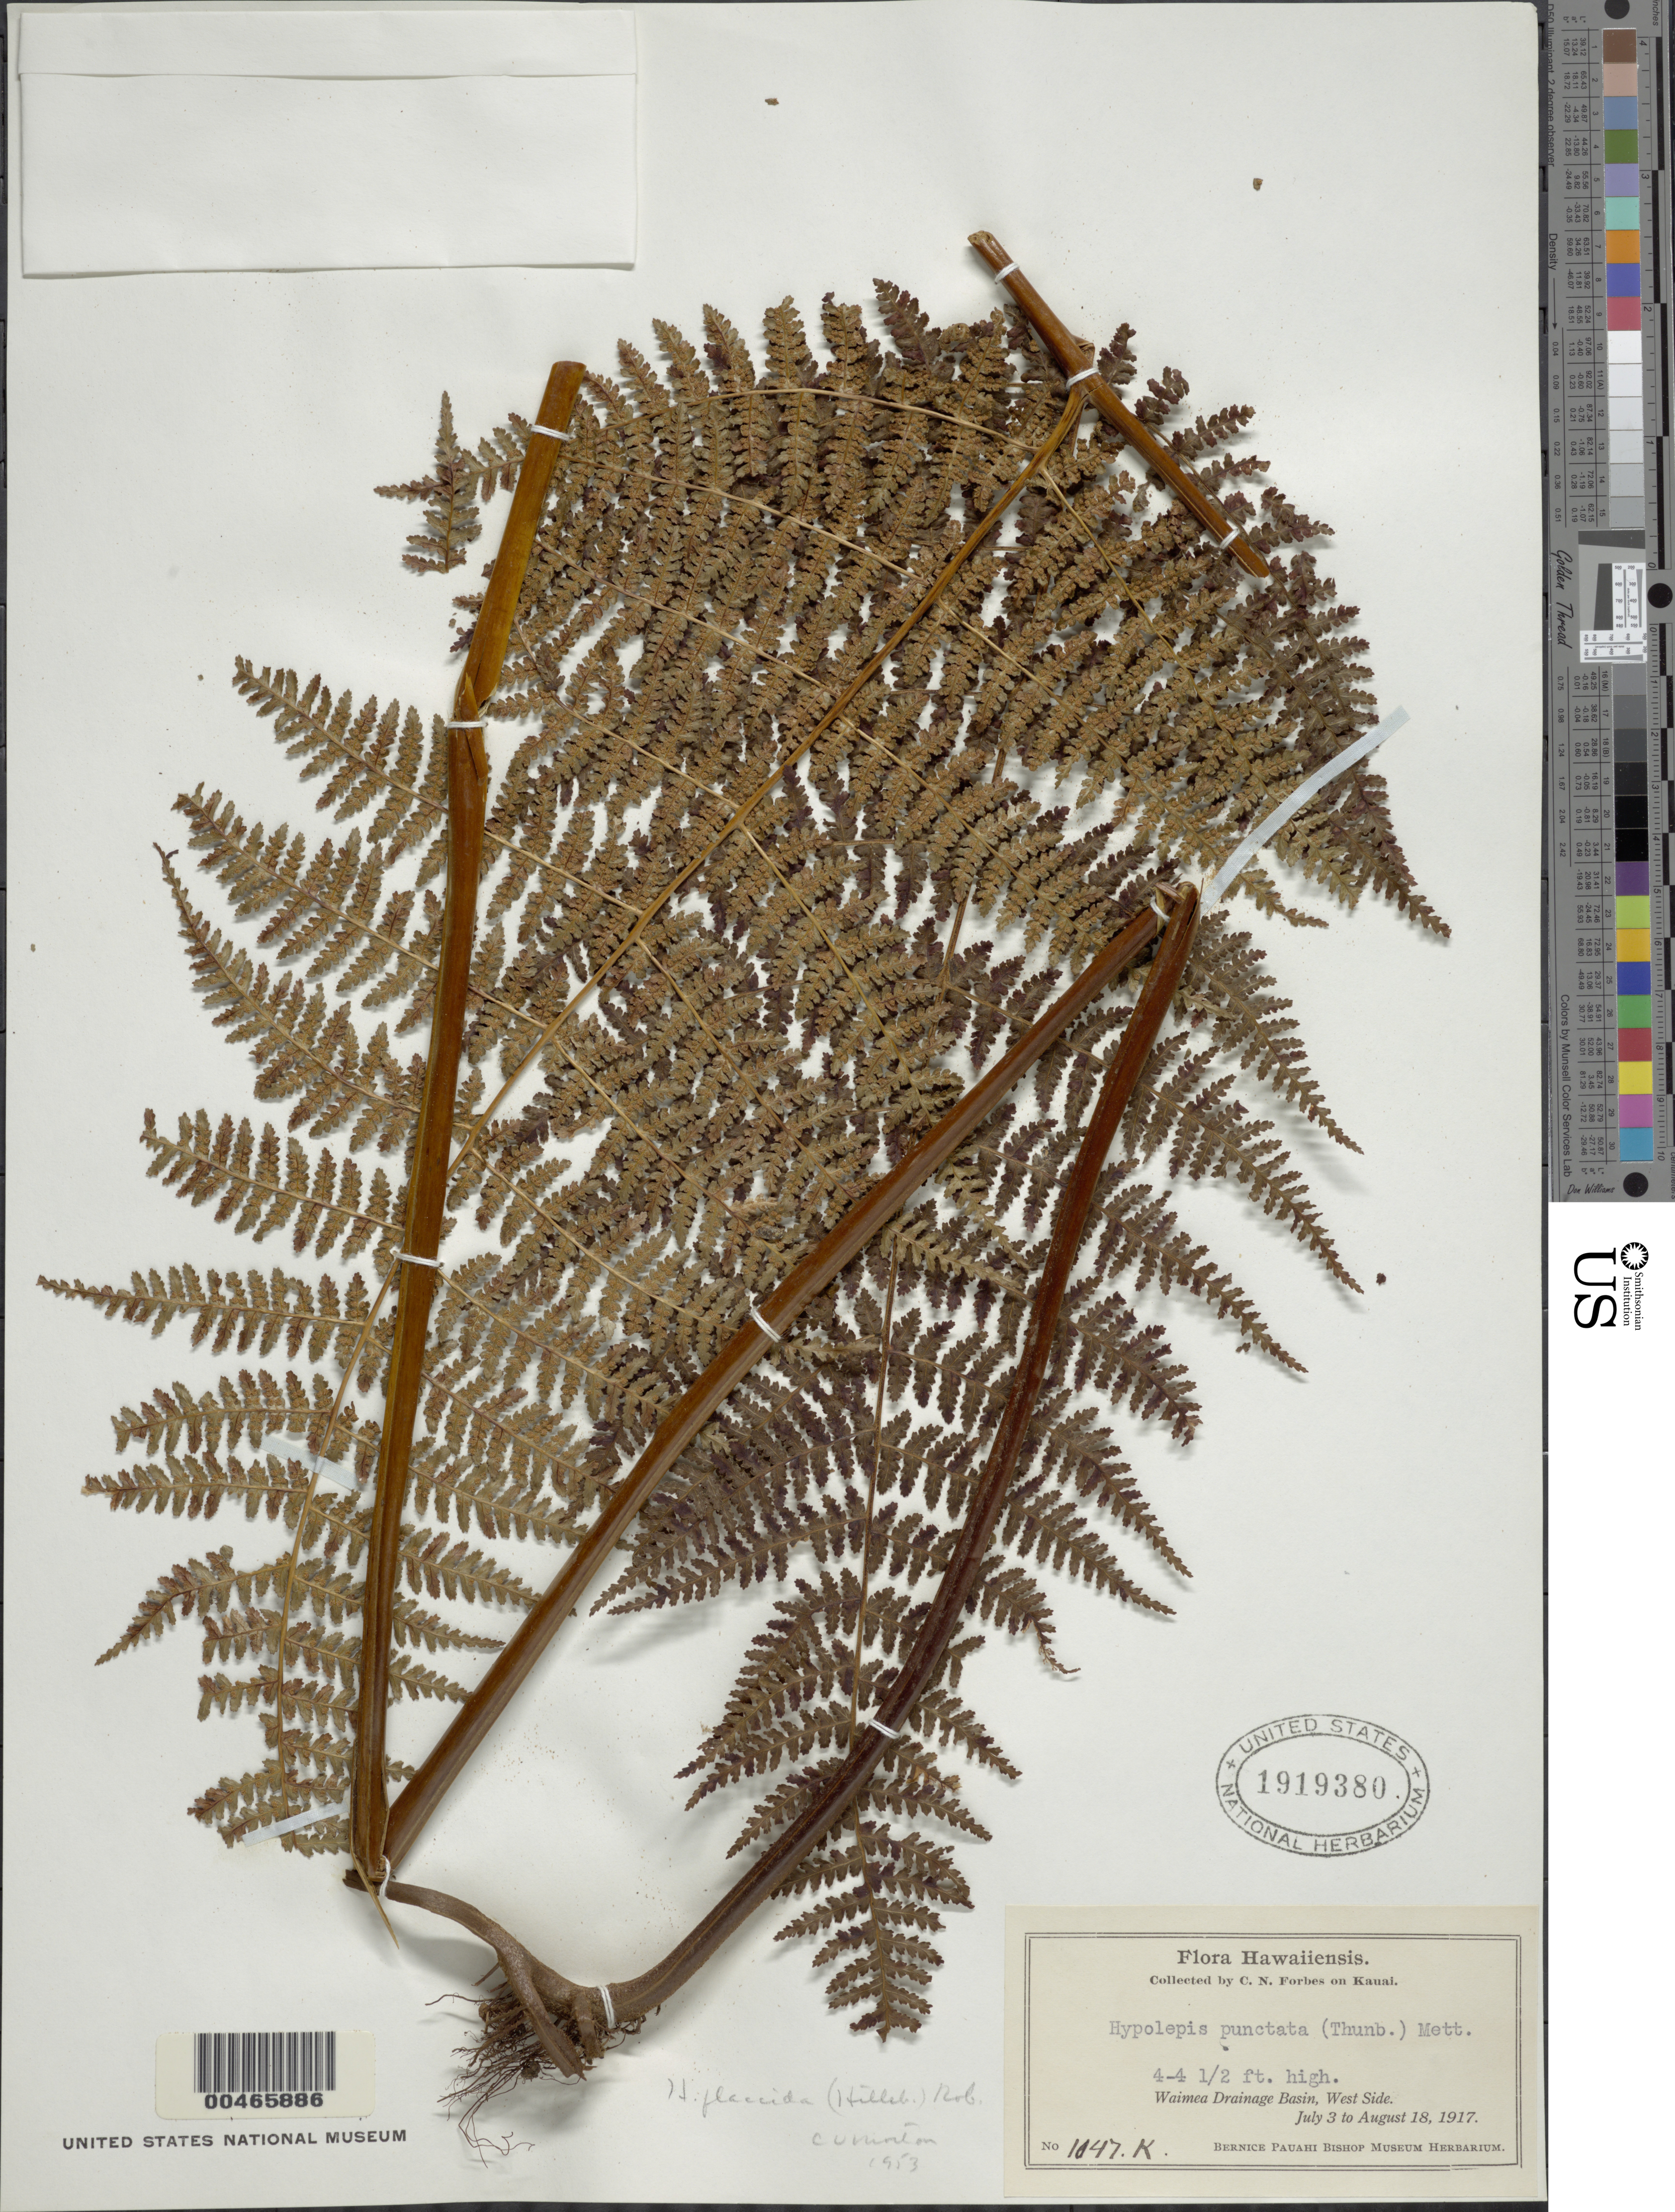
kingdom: Plantae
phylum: Tracheophyta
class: Polypodiopsida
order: Polypodiales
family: Dennstaedtiaceae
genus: Hypolepis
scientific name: Hypolepis flaccida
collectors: C. N. Forbes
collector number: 1047.K.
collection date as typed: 3 Jul 1917 to 18 Aug 1917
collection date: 1917-07-03/1917-08-18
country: United States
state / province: Hawaii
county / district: Kauai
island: Kaua'i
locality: Waimea Drainage Basin, W Side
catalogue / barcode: US 1919380